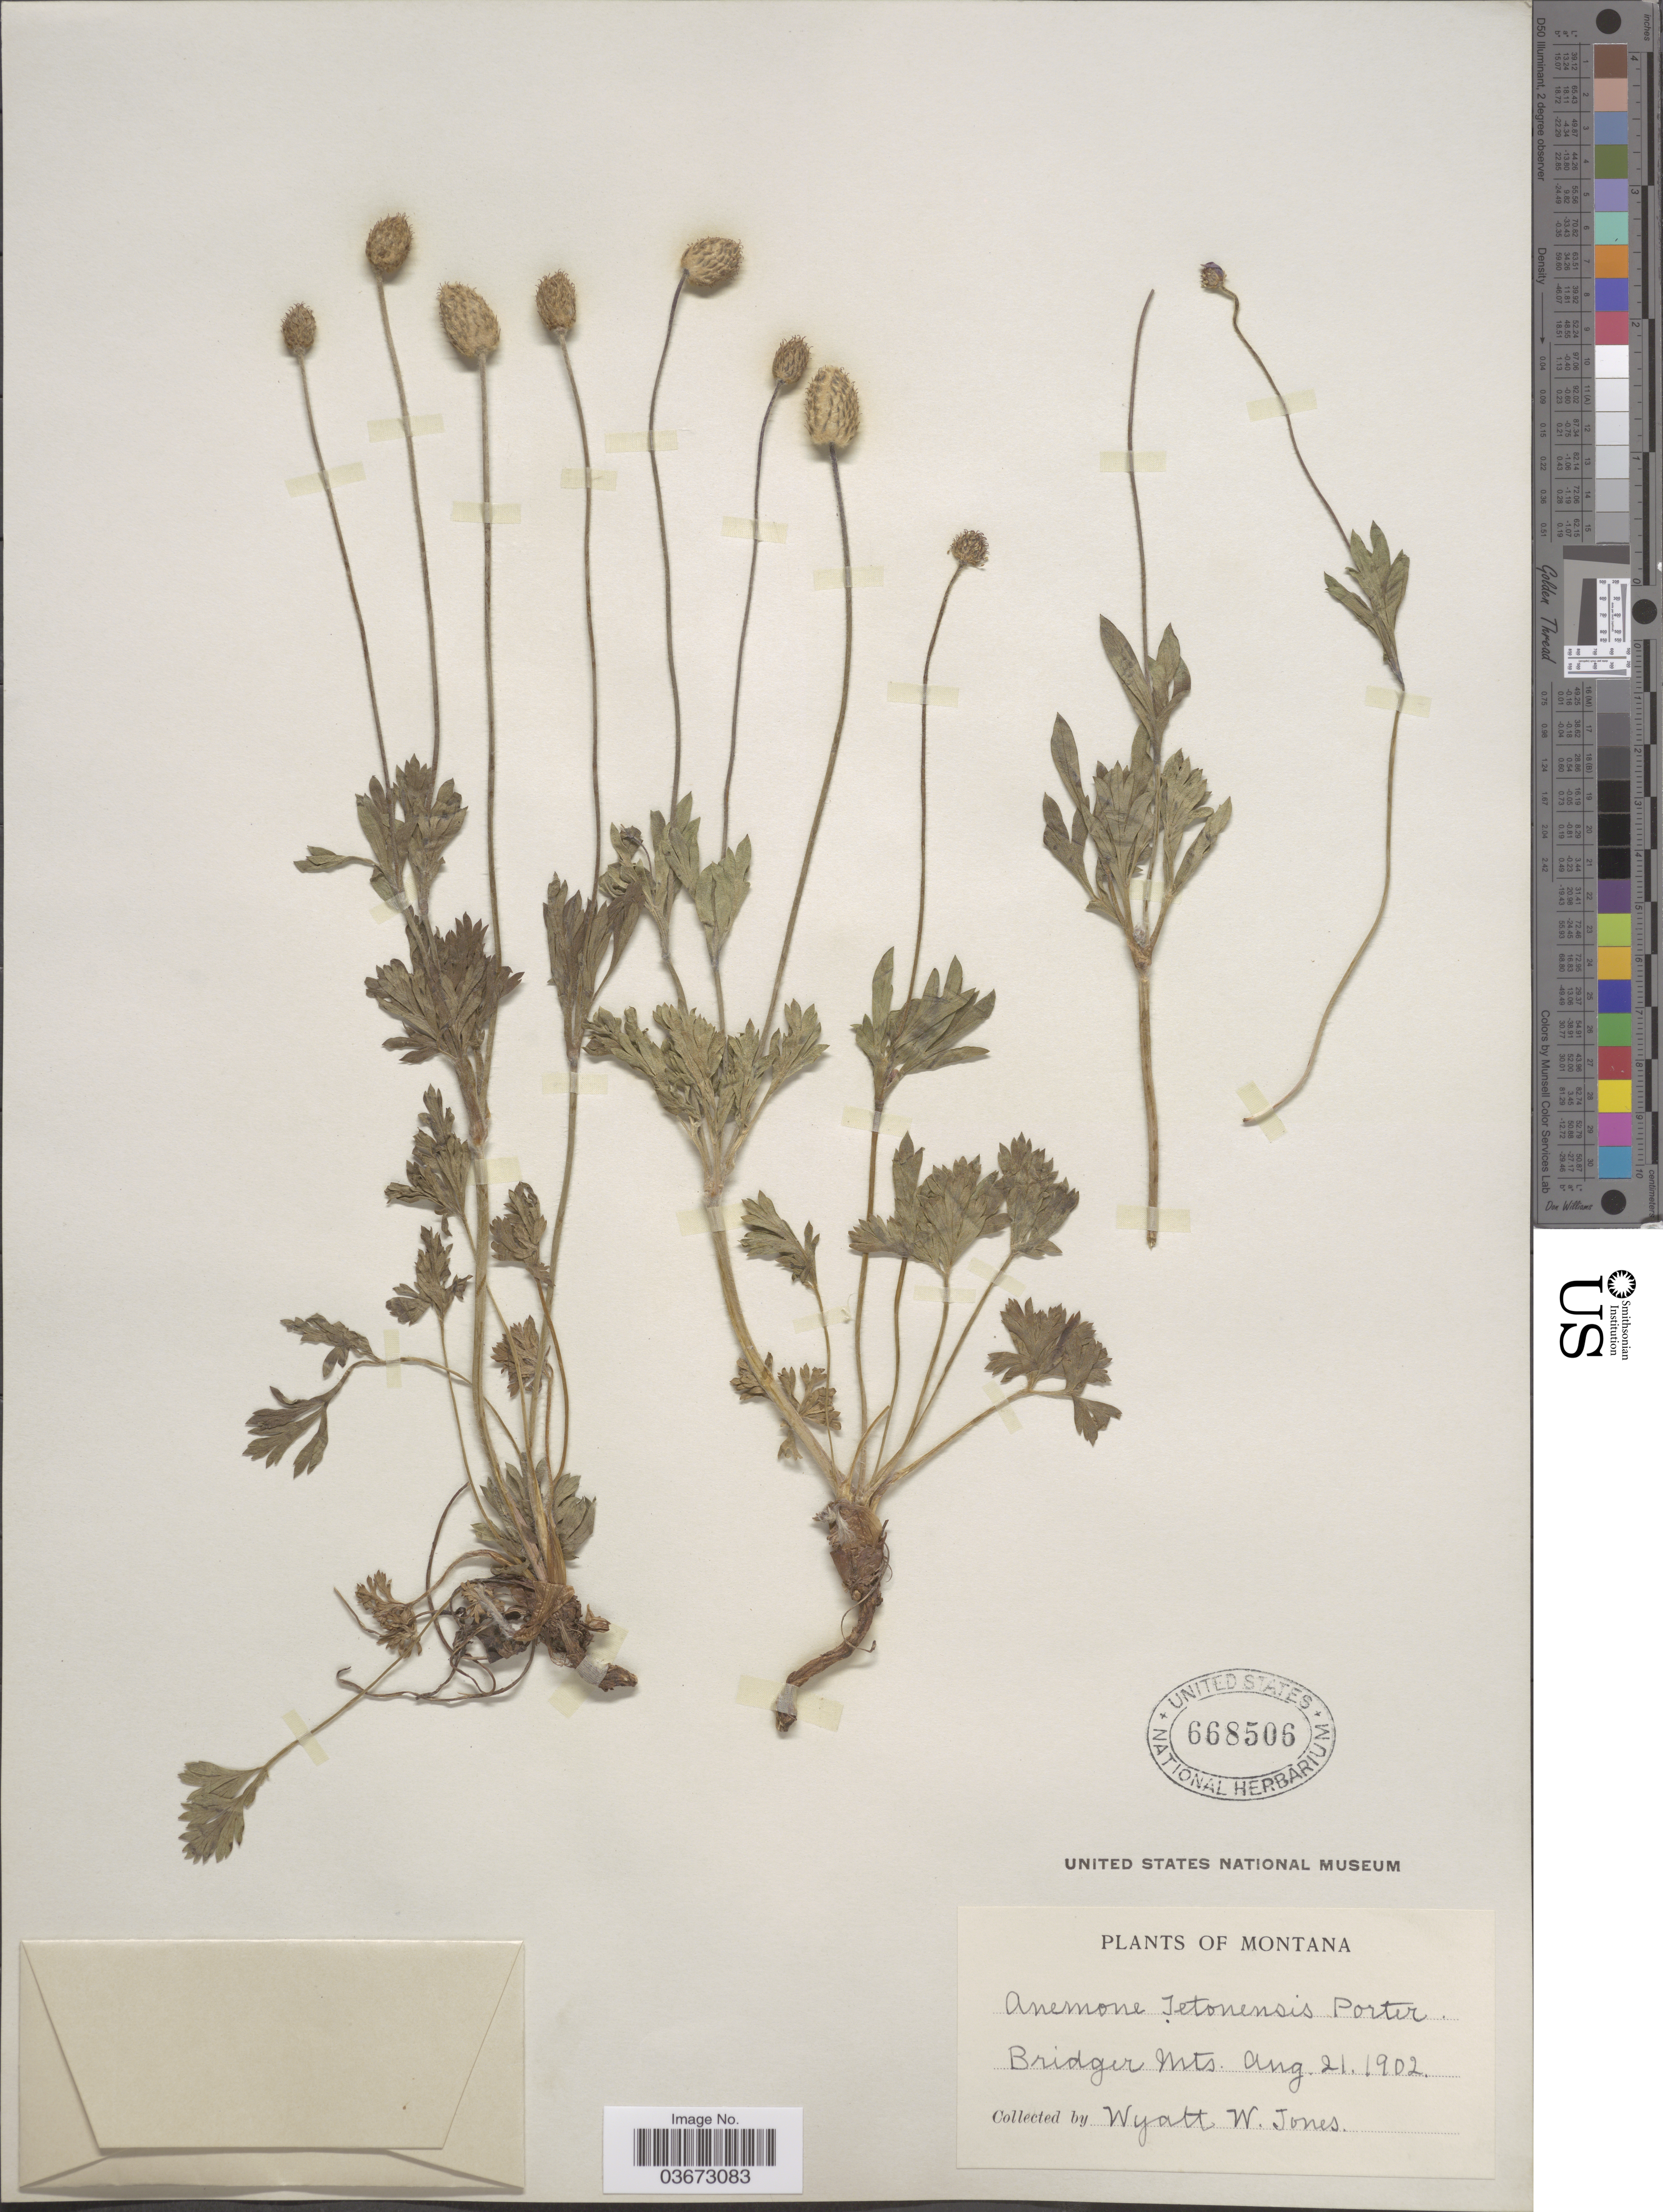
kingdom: Plantae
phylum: Tracheophyta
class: Magnoliopsida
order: Ranunculales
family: Ranunculaceae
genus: Anemone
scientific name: Anemone tetonensis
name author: Porter ex Britton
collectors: W. W. Jones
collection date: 1902-08-21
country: United States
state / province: Montana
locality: Bridger Mts.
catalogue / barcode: US 668506